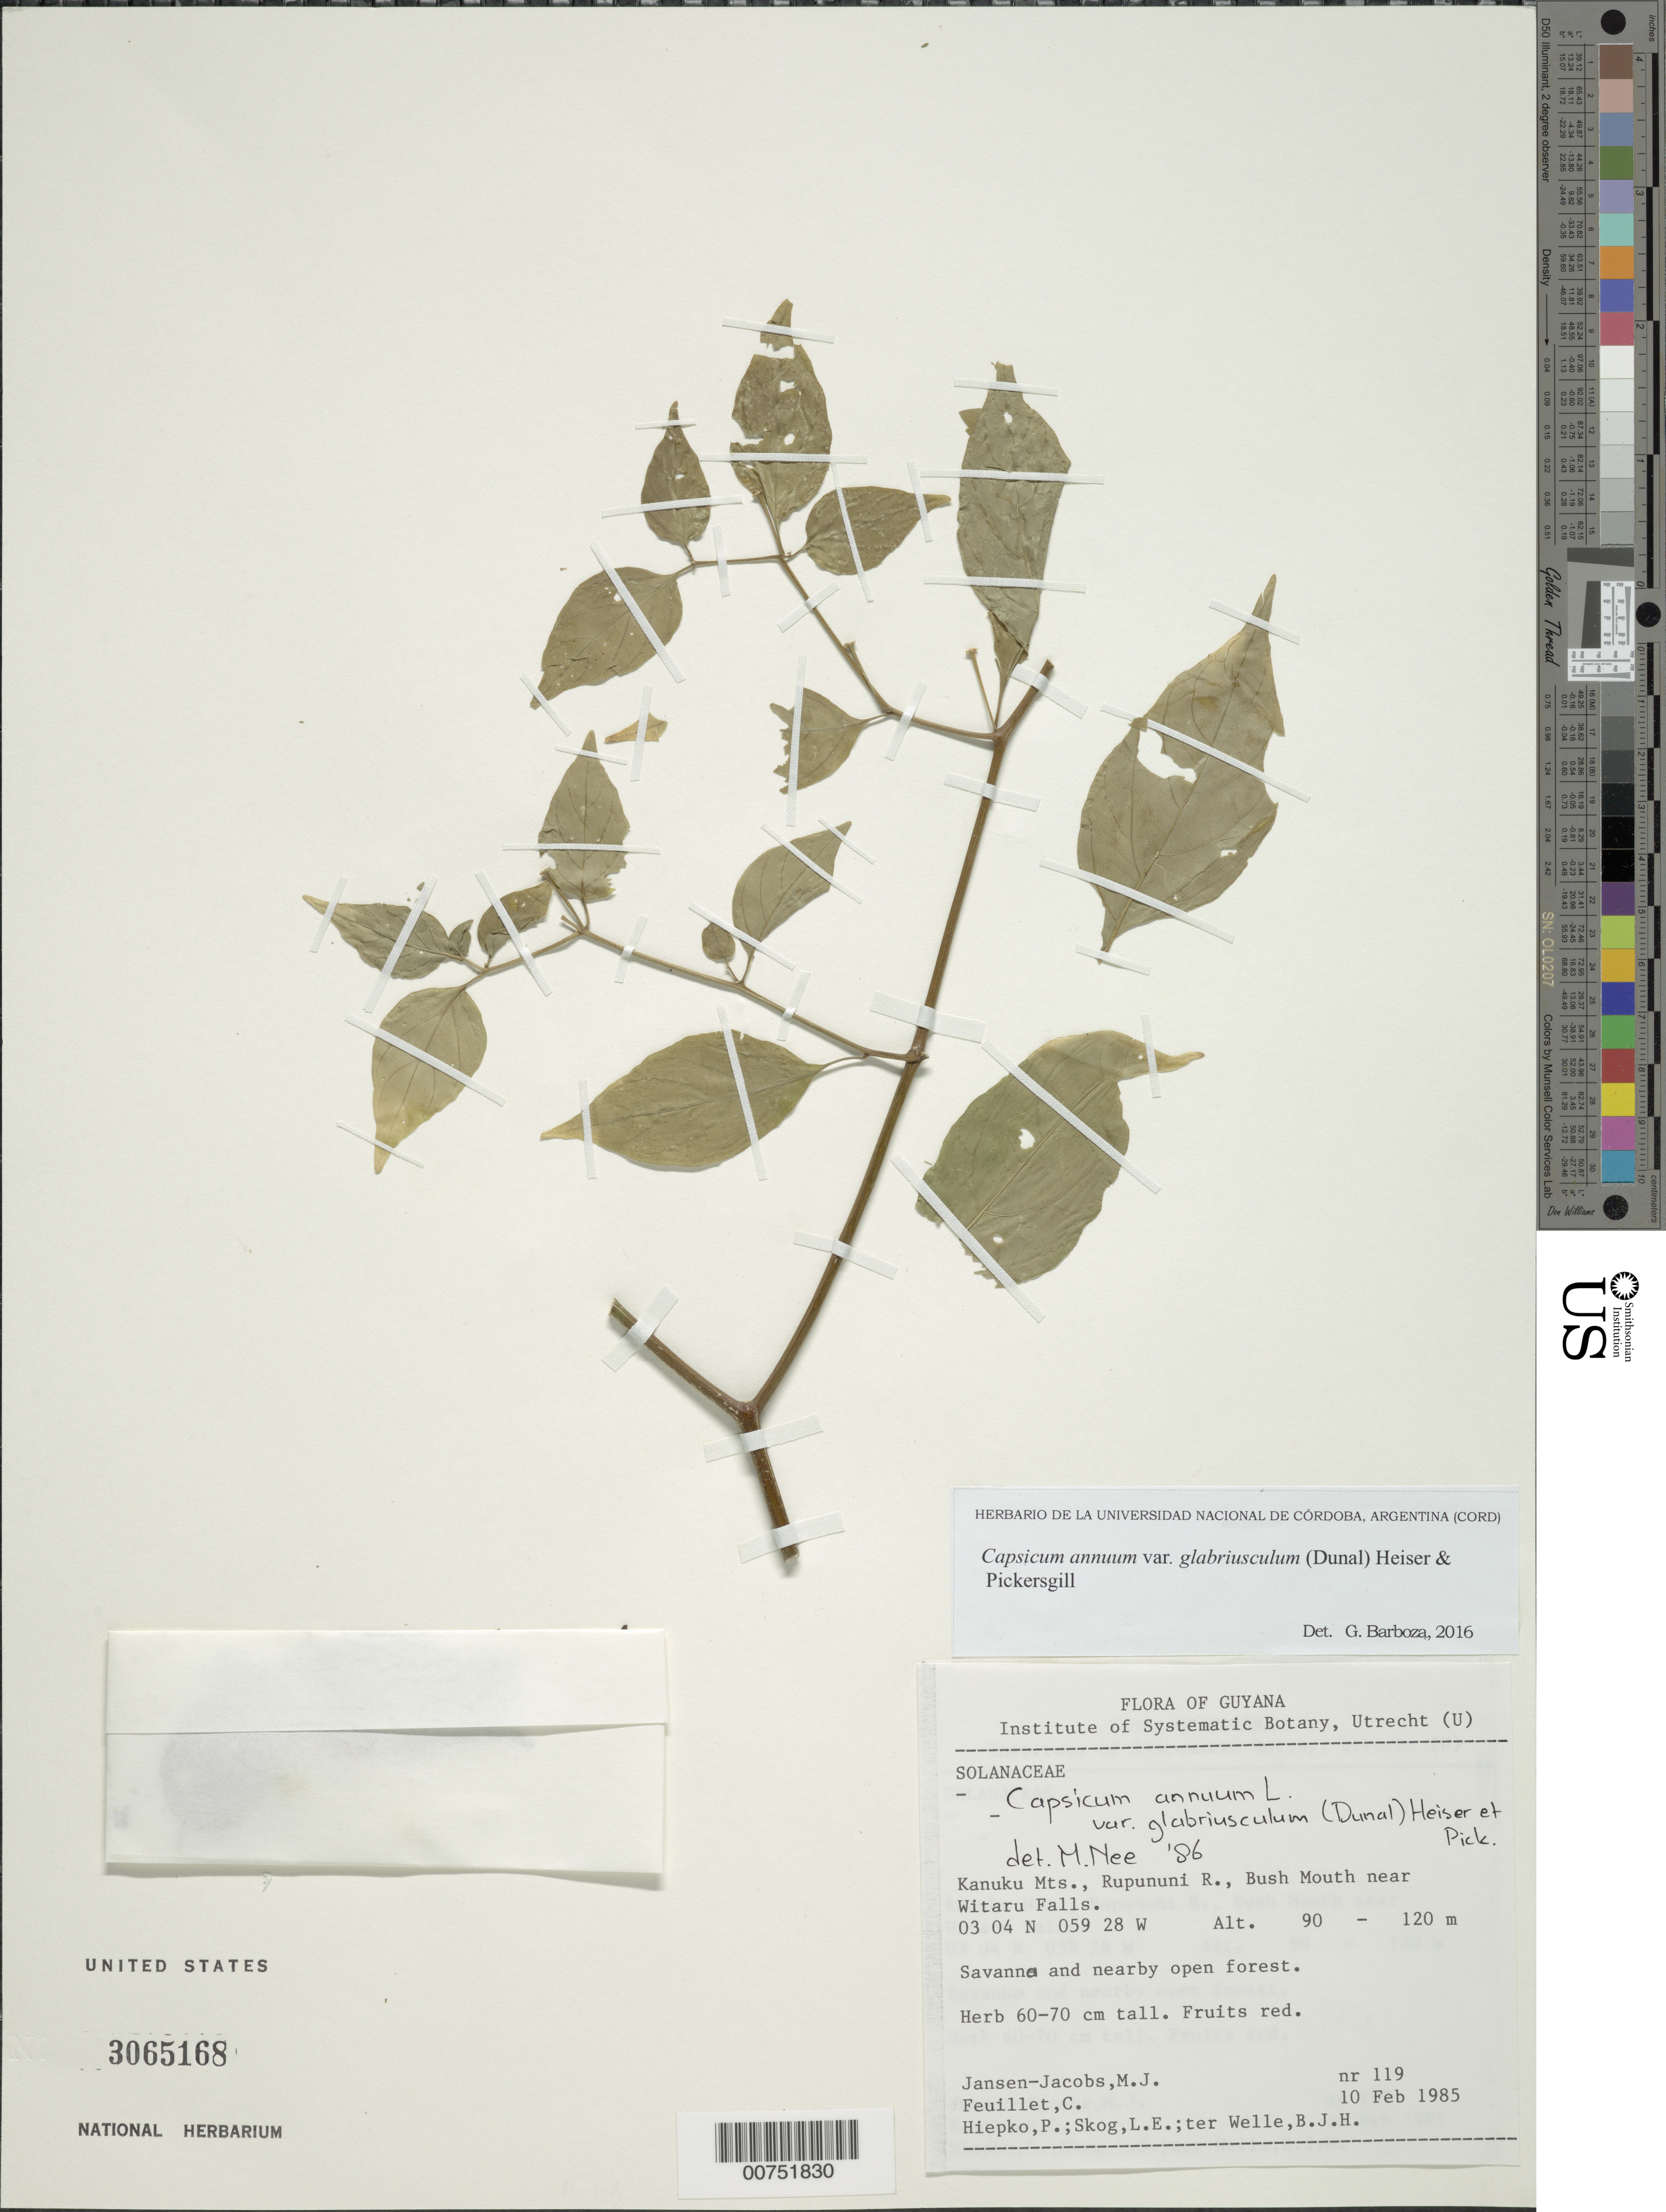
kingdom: Plantae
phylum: Tracheophyta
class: Magnoliopsida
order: Solanales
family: Solanaceae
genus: Capsicum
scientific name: Capsicum annuum var. glabriusculum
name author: (Dunal) Heiser & Pickersgill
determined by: Barboza, G. E., (CORD), Museo Botanico - Cordoba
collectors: M. J. Jansen-Jacobs, C. Feuillet, P. H. Hiepko, L. E. Skog & B. Welle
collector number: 119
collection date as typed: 10-Feb-85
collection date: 1985-02-10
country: Guyana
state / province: U. Takutu-U. Essequibo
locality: Kanuku Mts., Rupununi R., Bush Mouth near Witaru Falls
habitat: Savanna and nearby open forest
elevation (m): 90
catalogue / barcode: US 3065168